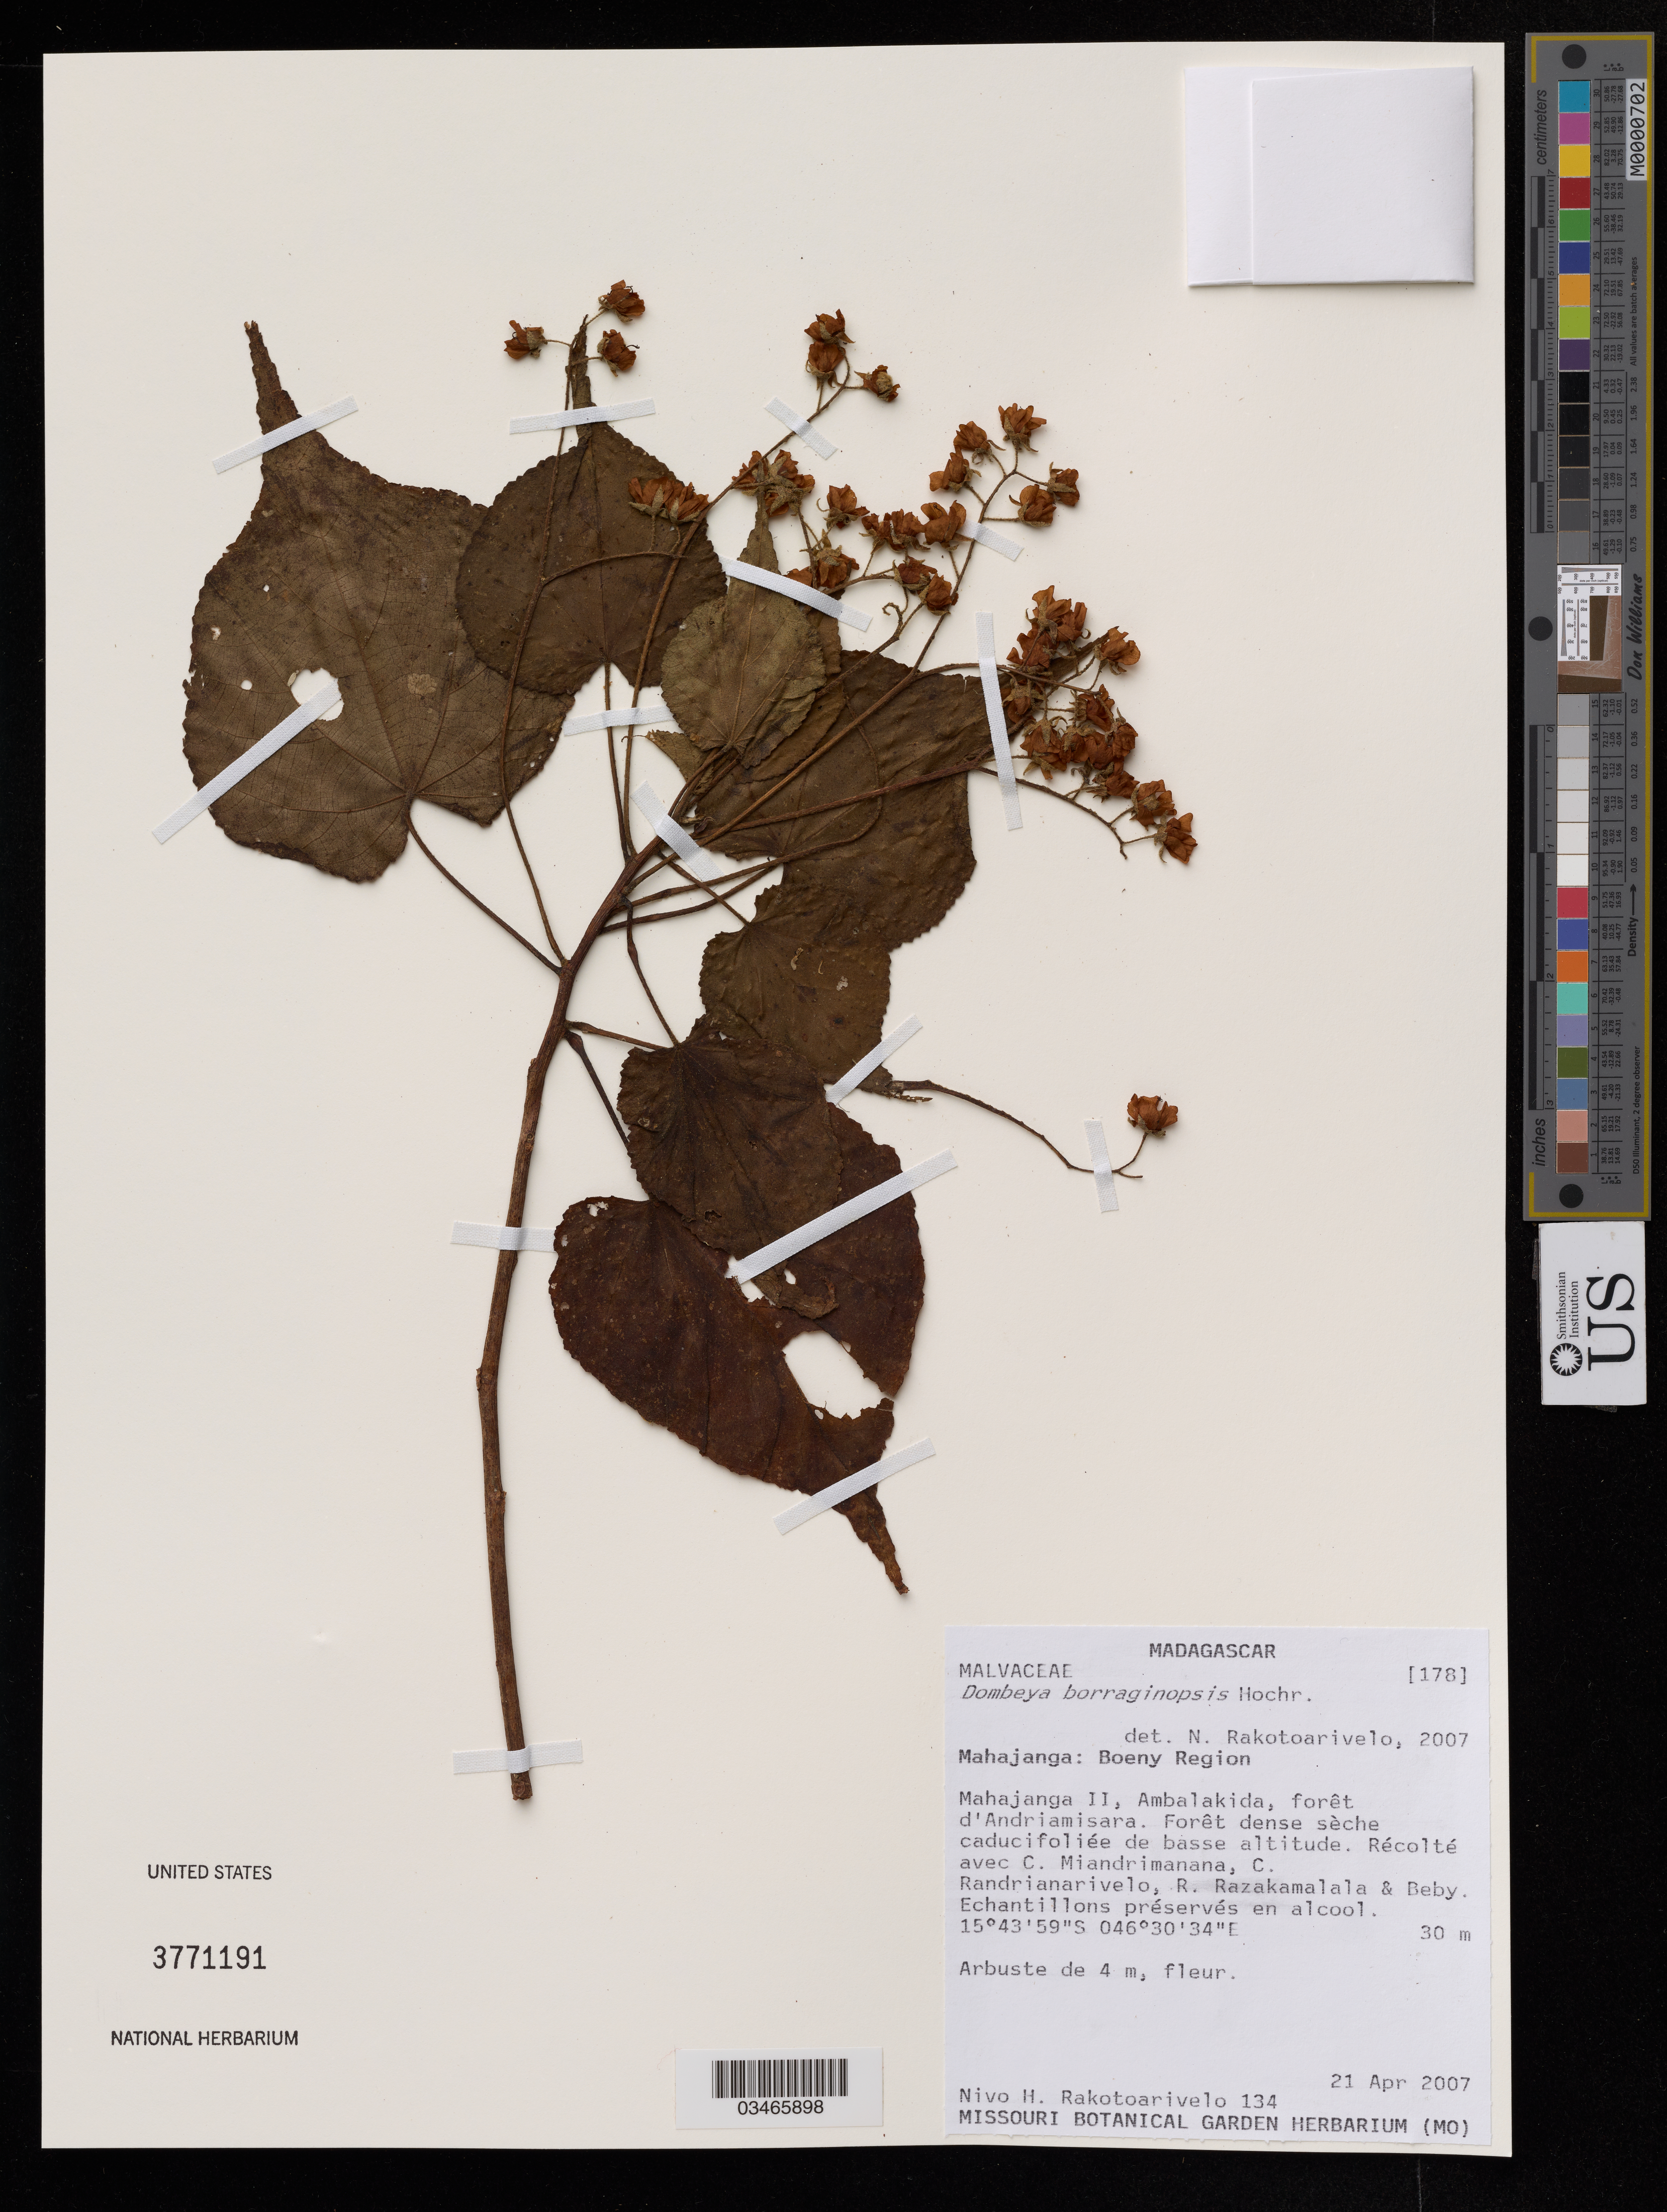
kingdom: Plantae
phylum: Tracheophyta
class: Magnoliopsida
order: Malvales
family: Malvaceae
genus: Dombeya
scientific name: Dombeya greveana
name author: Baill.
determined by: Jourdain-Fievet, L.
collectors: N. Rakotoarivelo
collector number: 134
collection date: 2007-04-21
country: Madagascar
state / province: Boeny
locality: Mahajanga II, Ambalakida, foret d'Andriamisara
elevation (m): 30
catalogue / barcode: US 3771191